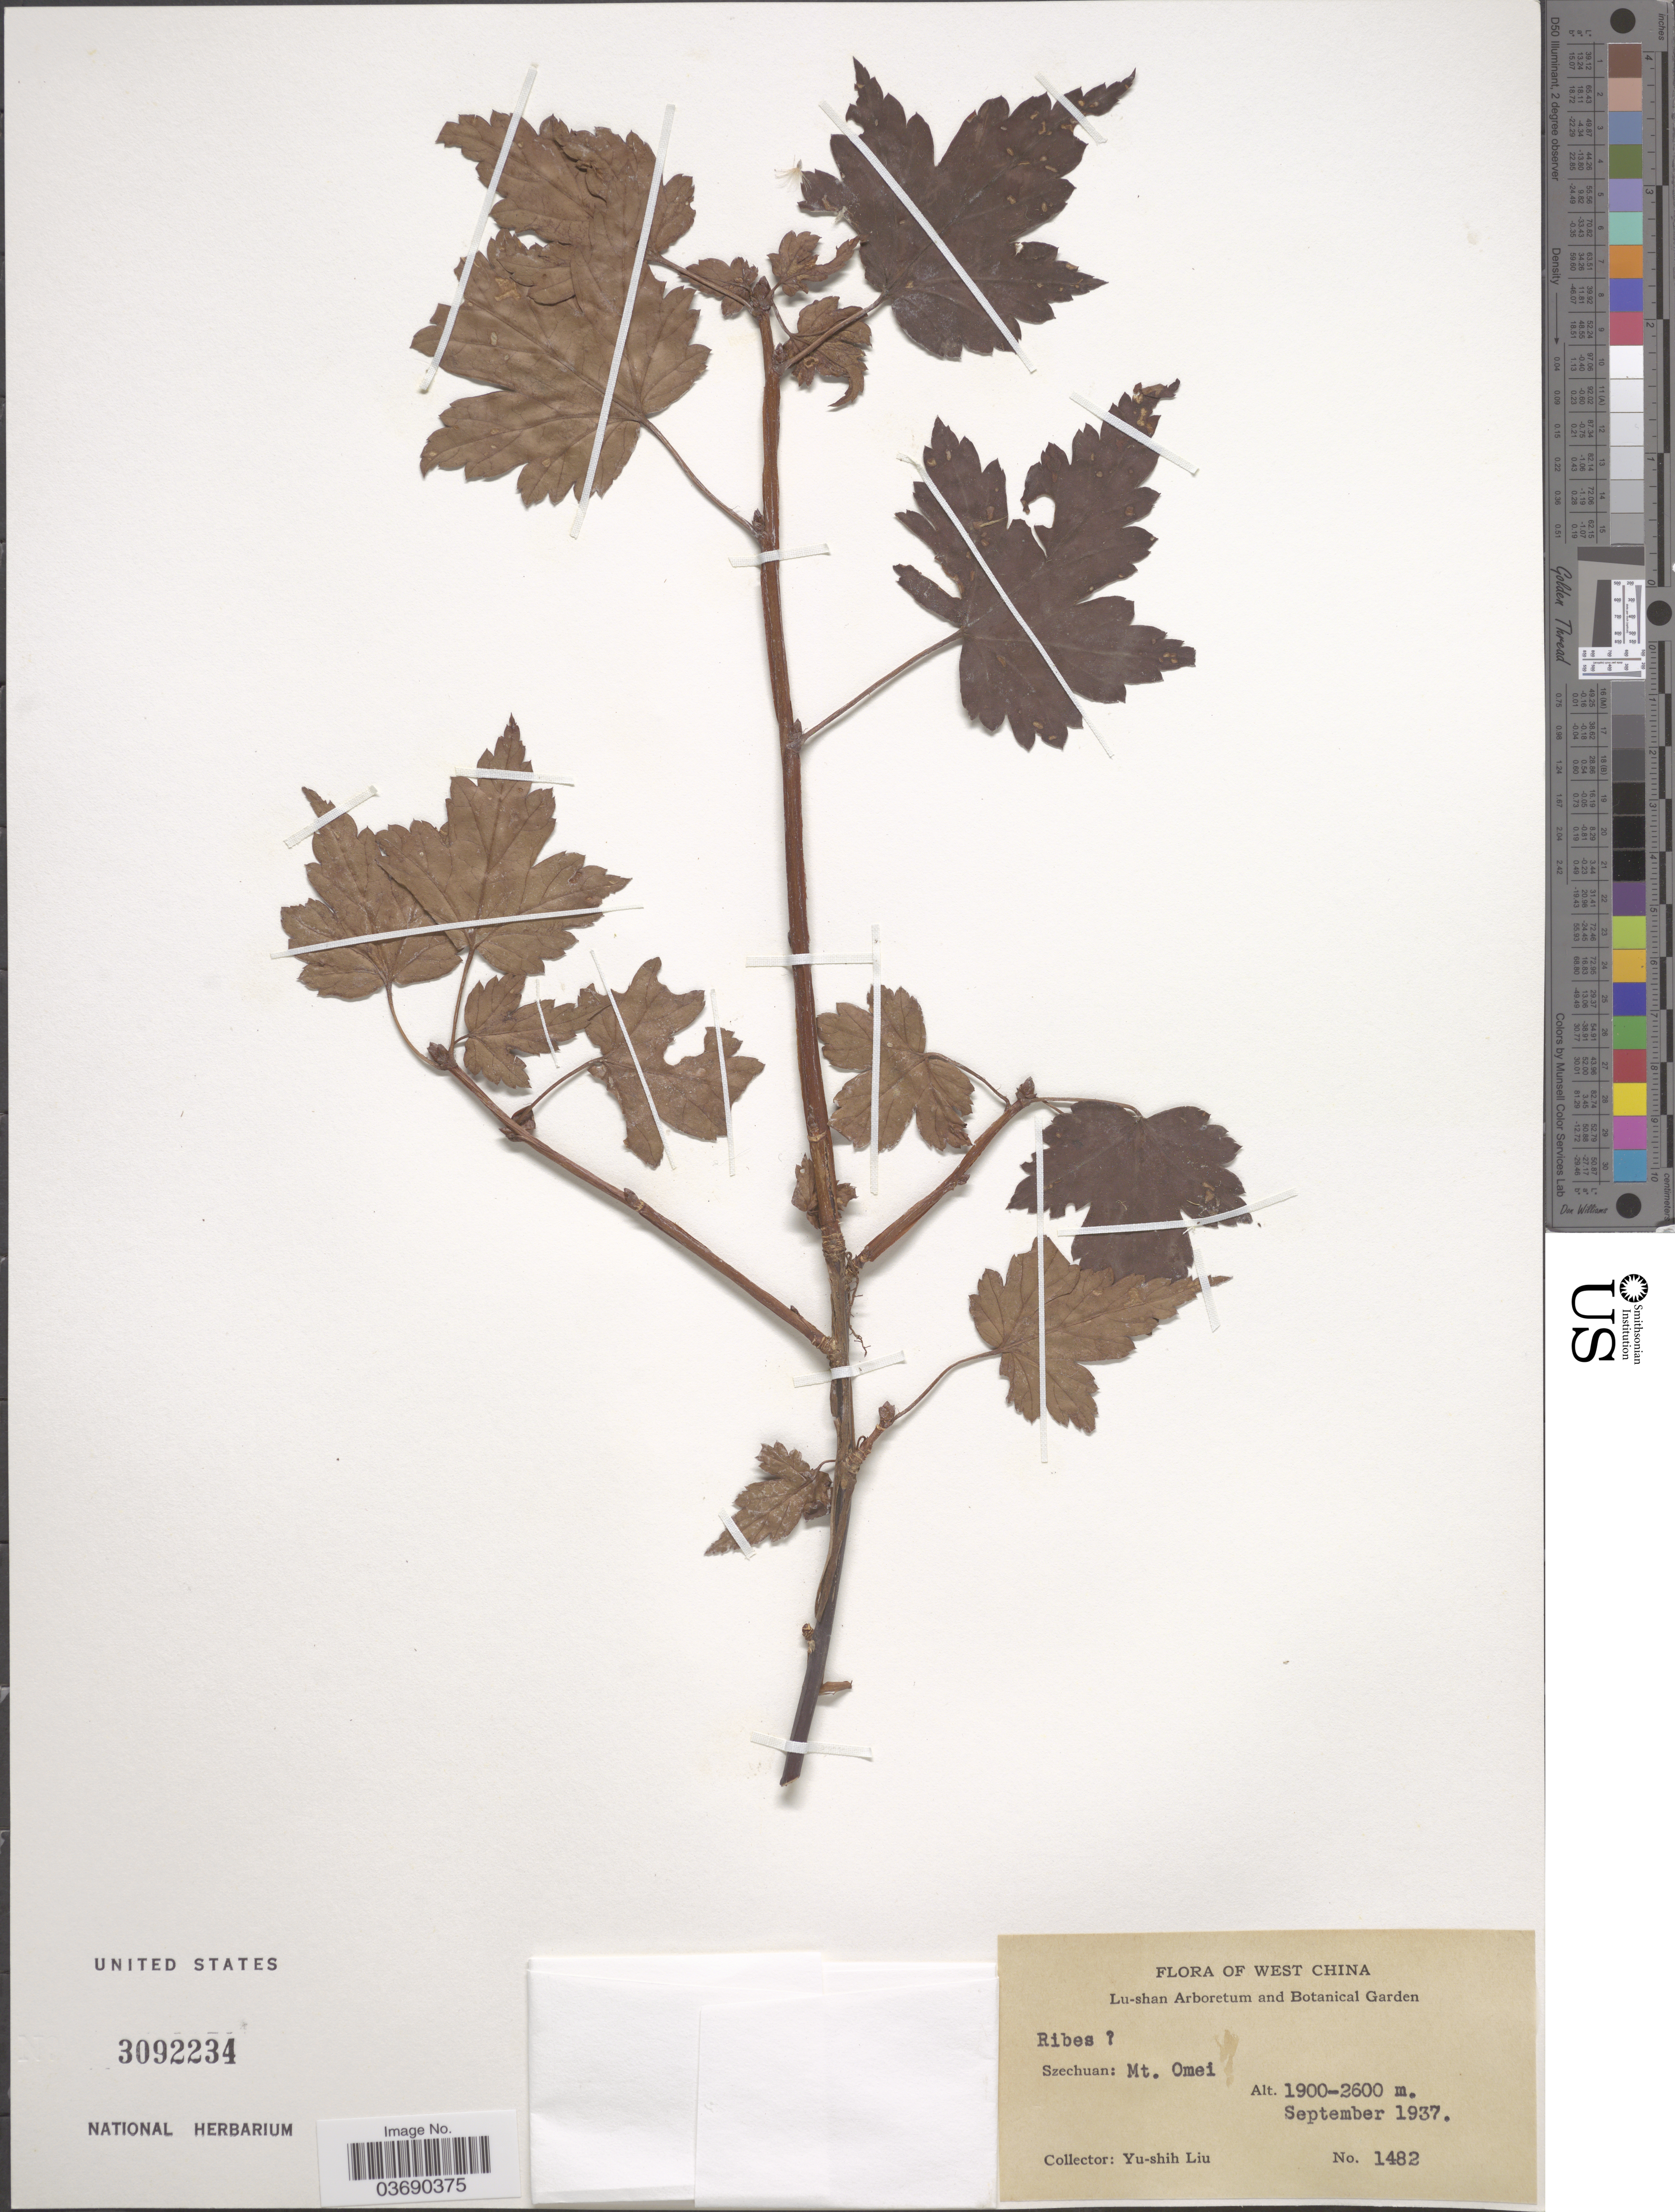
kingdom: Plantae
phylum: Tracheophyta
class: Magnoliopsida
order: Saxifragales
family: Grossulariaceae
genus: Ribes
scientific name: Ribes sp.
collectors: Y.-S. Liu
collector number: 1482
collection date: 1937-09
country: China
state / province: Sichuan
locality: West China. Szechuan: Mt. Omei.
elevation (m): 1900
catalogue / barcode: US 3092234